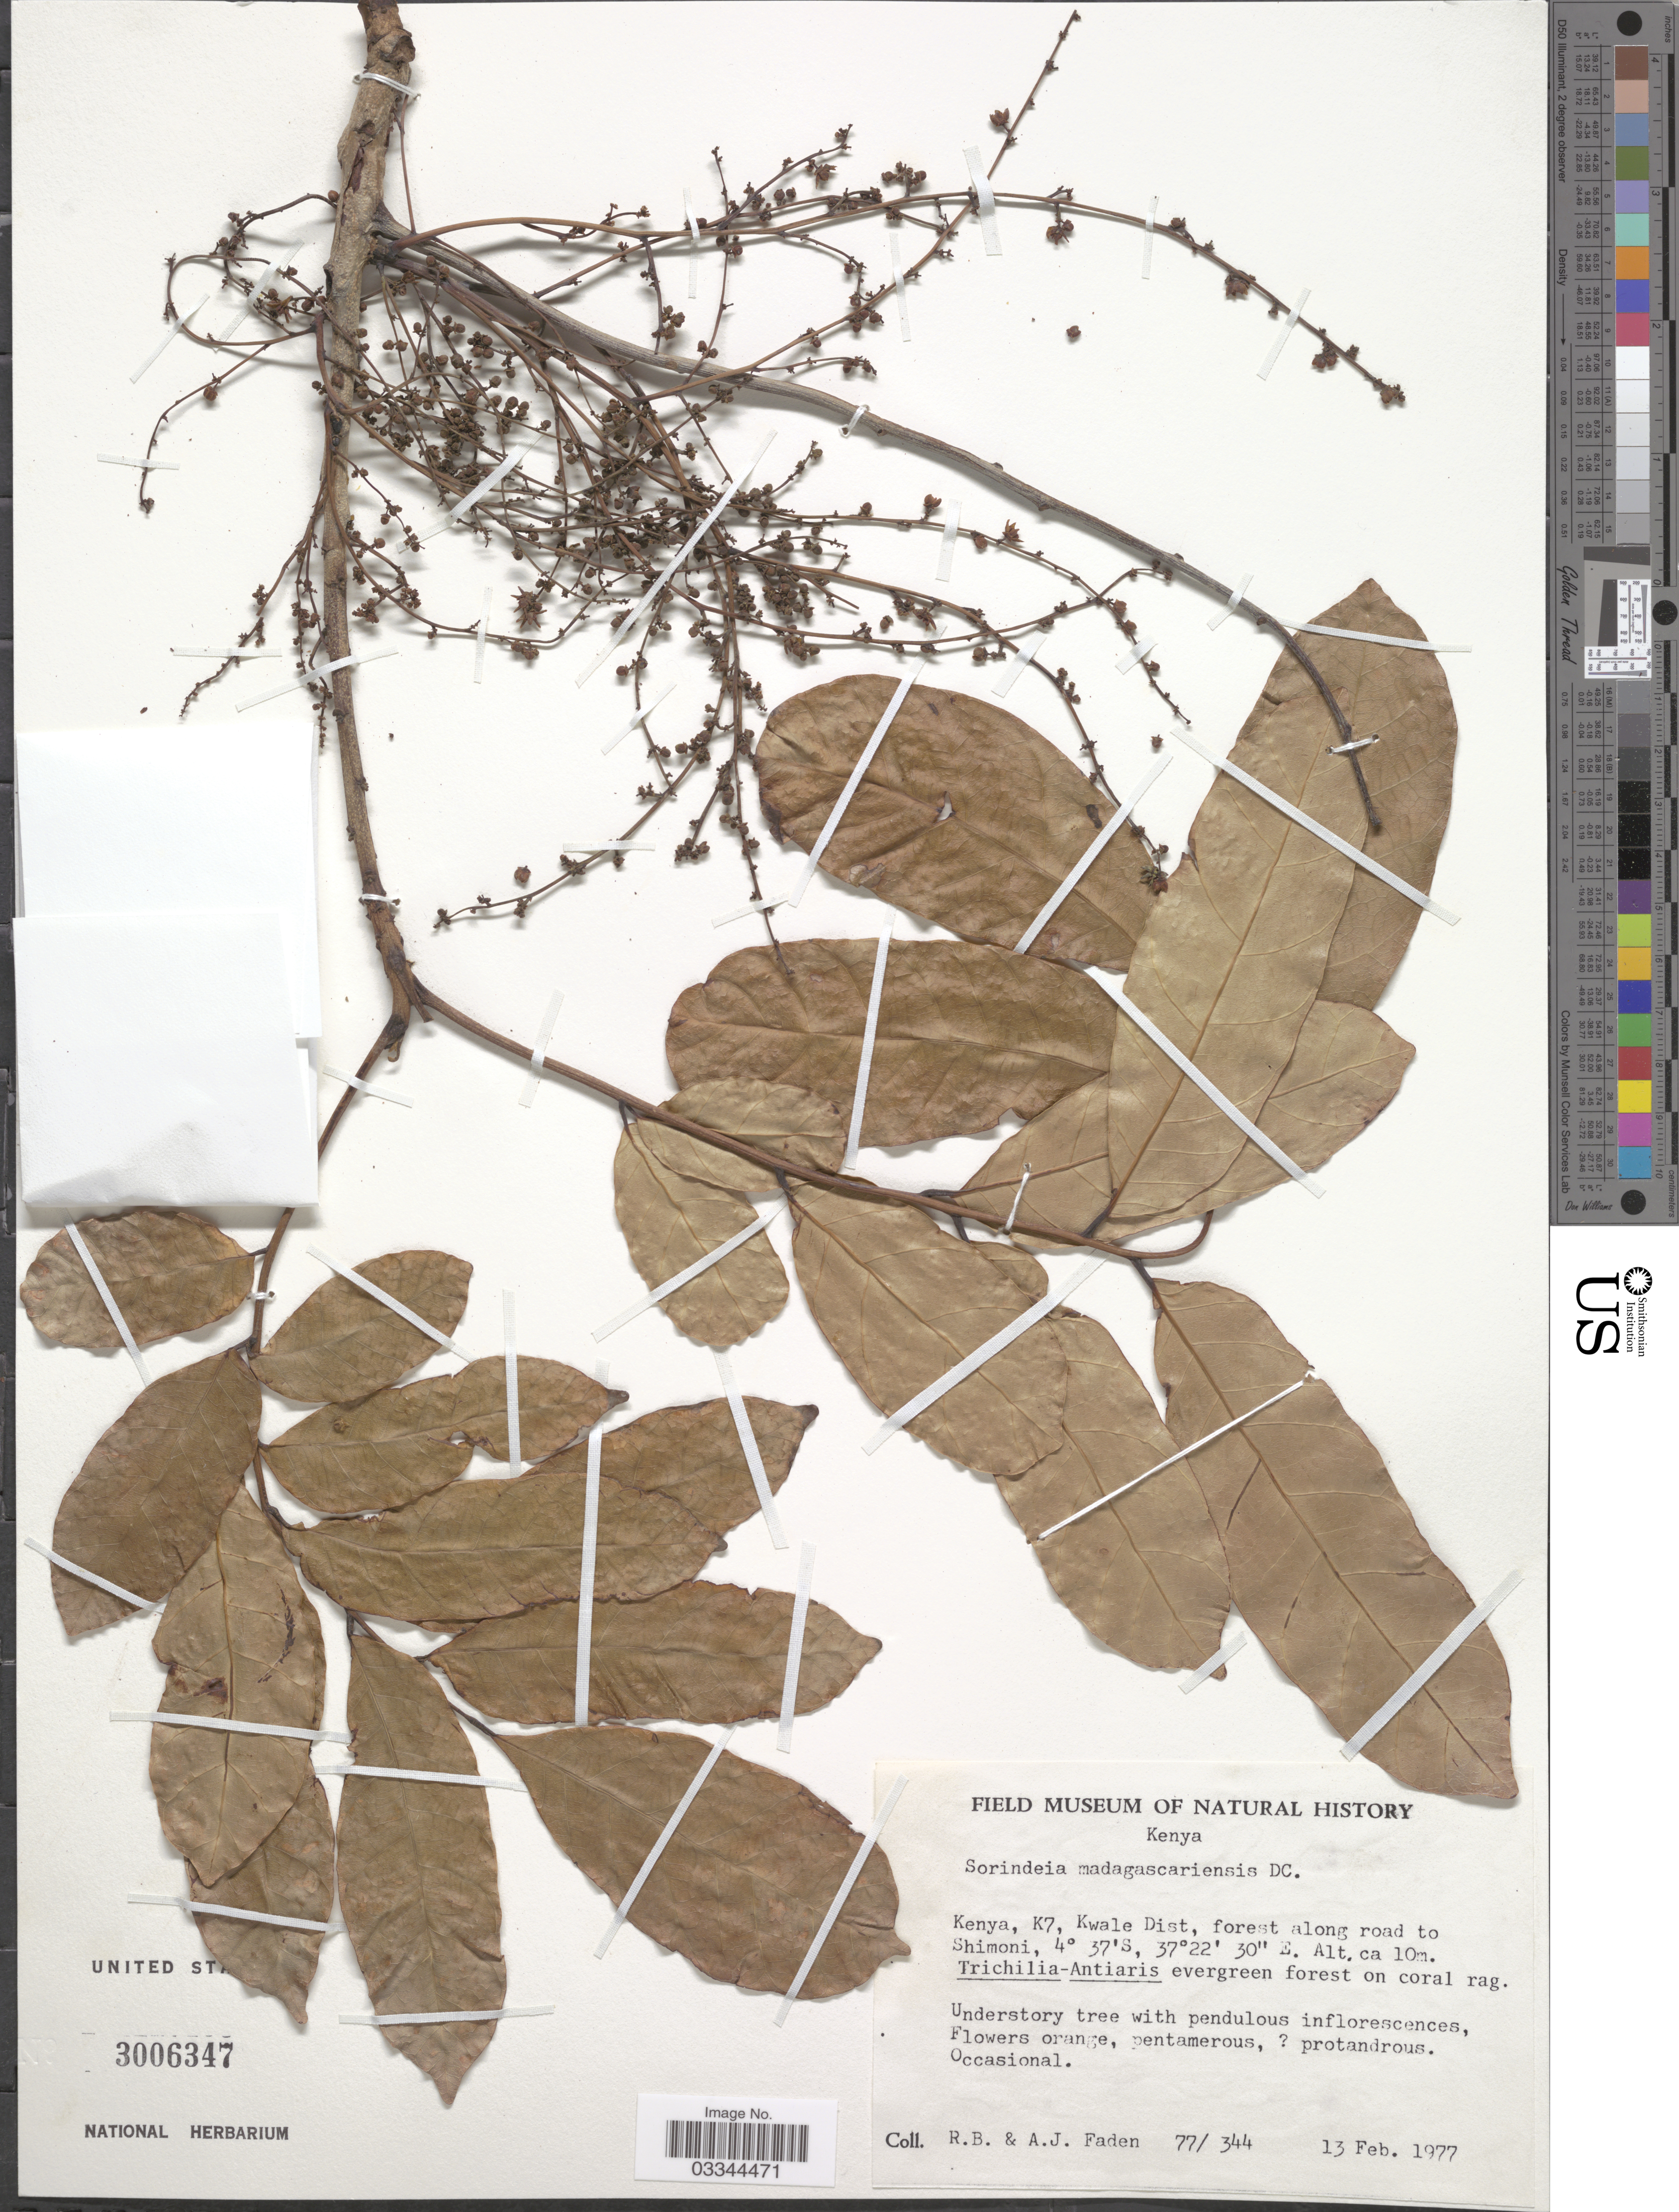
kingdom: Plantae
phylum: Tracheophyta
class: Magnoliopsida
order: Sapindales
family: Anacardiaceae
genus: Sorindeia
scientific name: Sorindeia madagascariensis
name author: Thouars ex DC.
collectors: R. B. Faden & A. J. Faden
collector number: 77/344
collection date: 1977-02-13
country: Kenya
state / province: Kwale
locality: K7, Kwale Dist, forest along road to Shimoni.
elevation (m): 10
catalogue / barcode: US 3006347